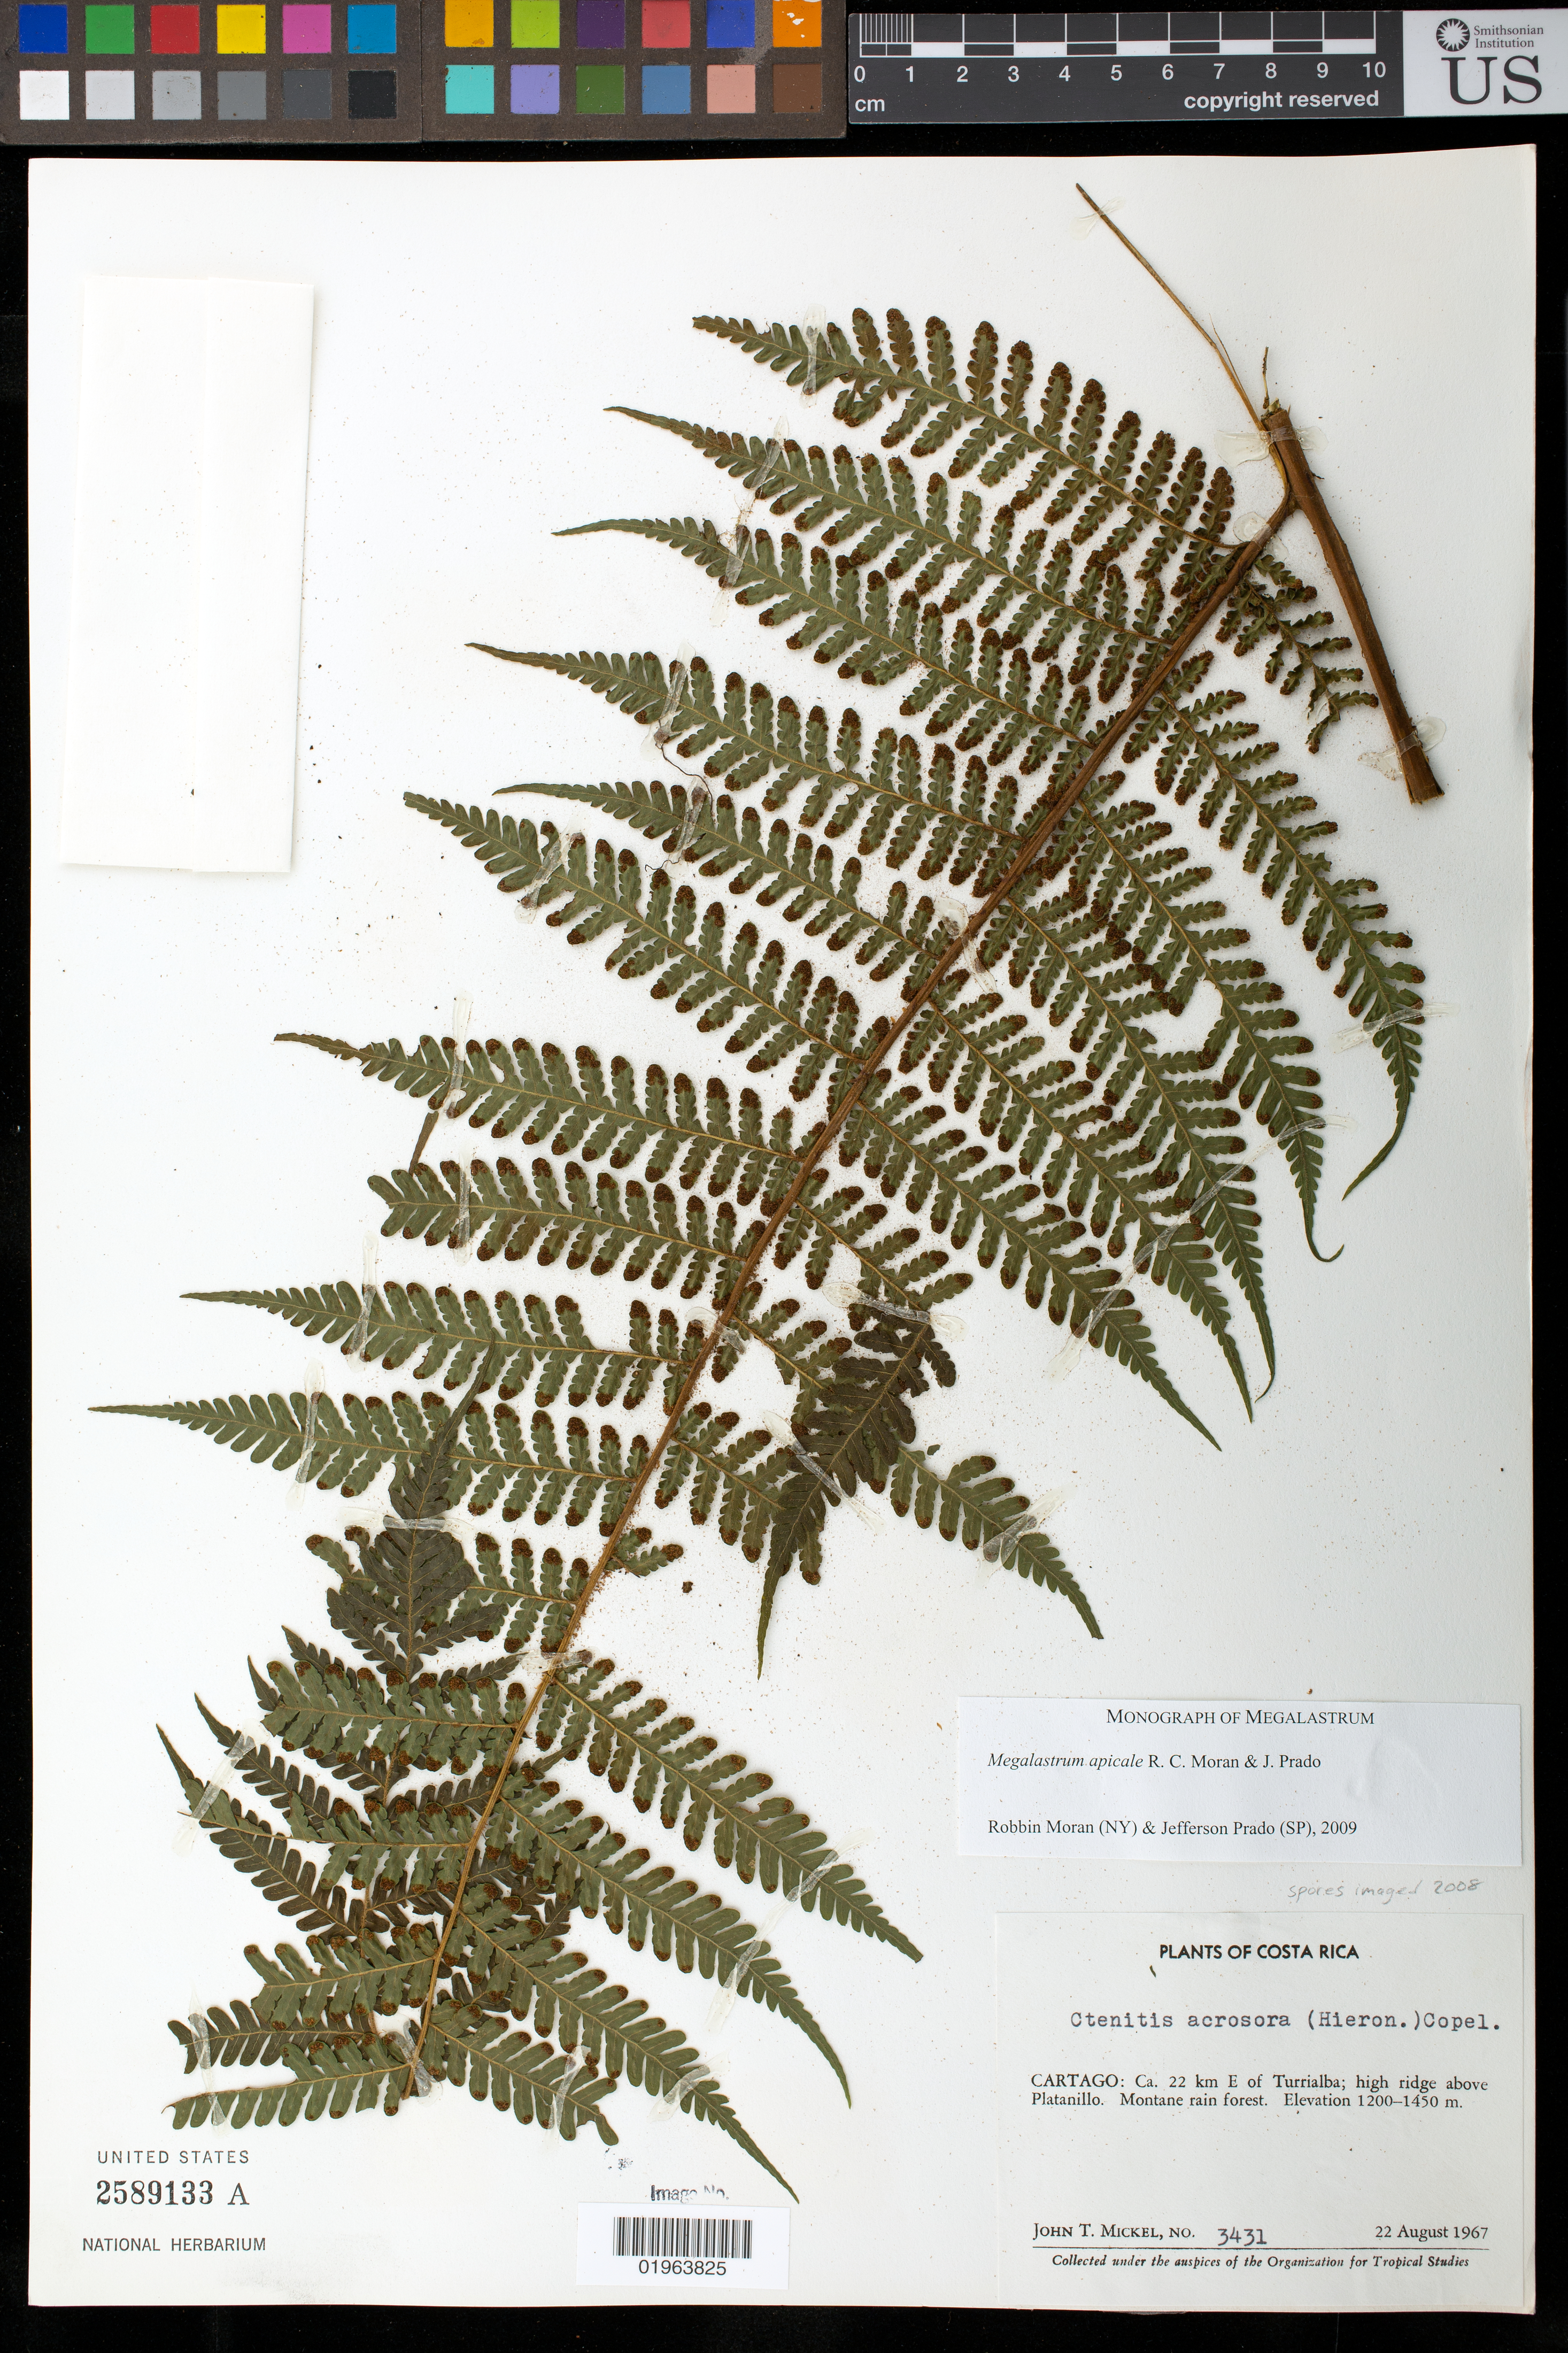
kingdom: Plantae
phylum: Tracheophyta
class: Polypodiopsida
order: Polypodiales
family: Dryopteridaceae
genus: Megalastrum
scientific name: Megalastrum apicale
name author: R.C. Moran & J. Prado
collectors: J. T. Mickel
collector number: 3431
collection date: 1967-08-22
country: Costa Rica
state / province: Cartago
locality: Cartago: ca. 22km E of Turrialba; high ridge above Platanillo, montane forest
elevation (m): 1200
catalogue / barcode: US 2589133